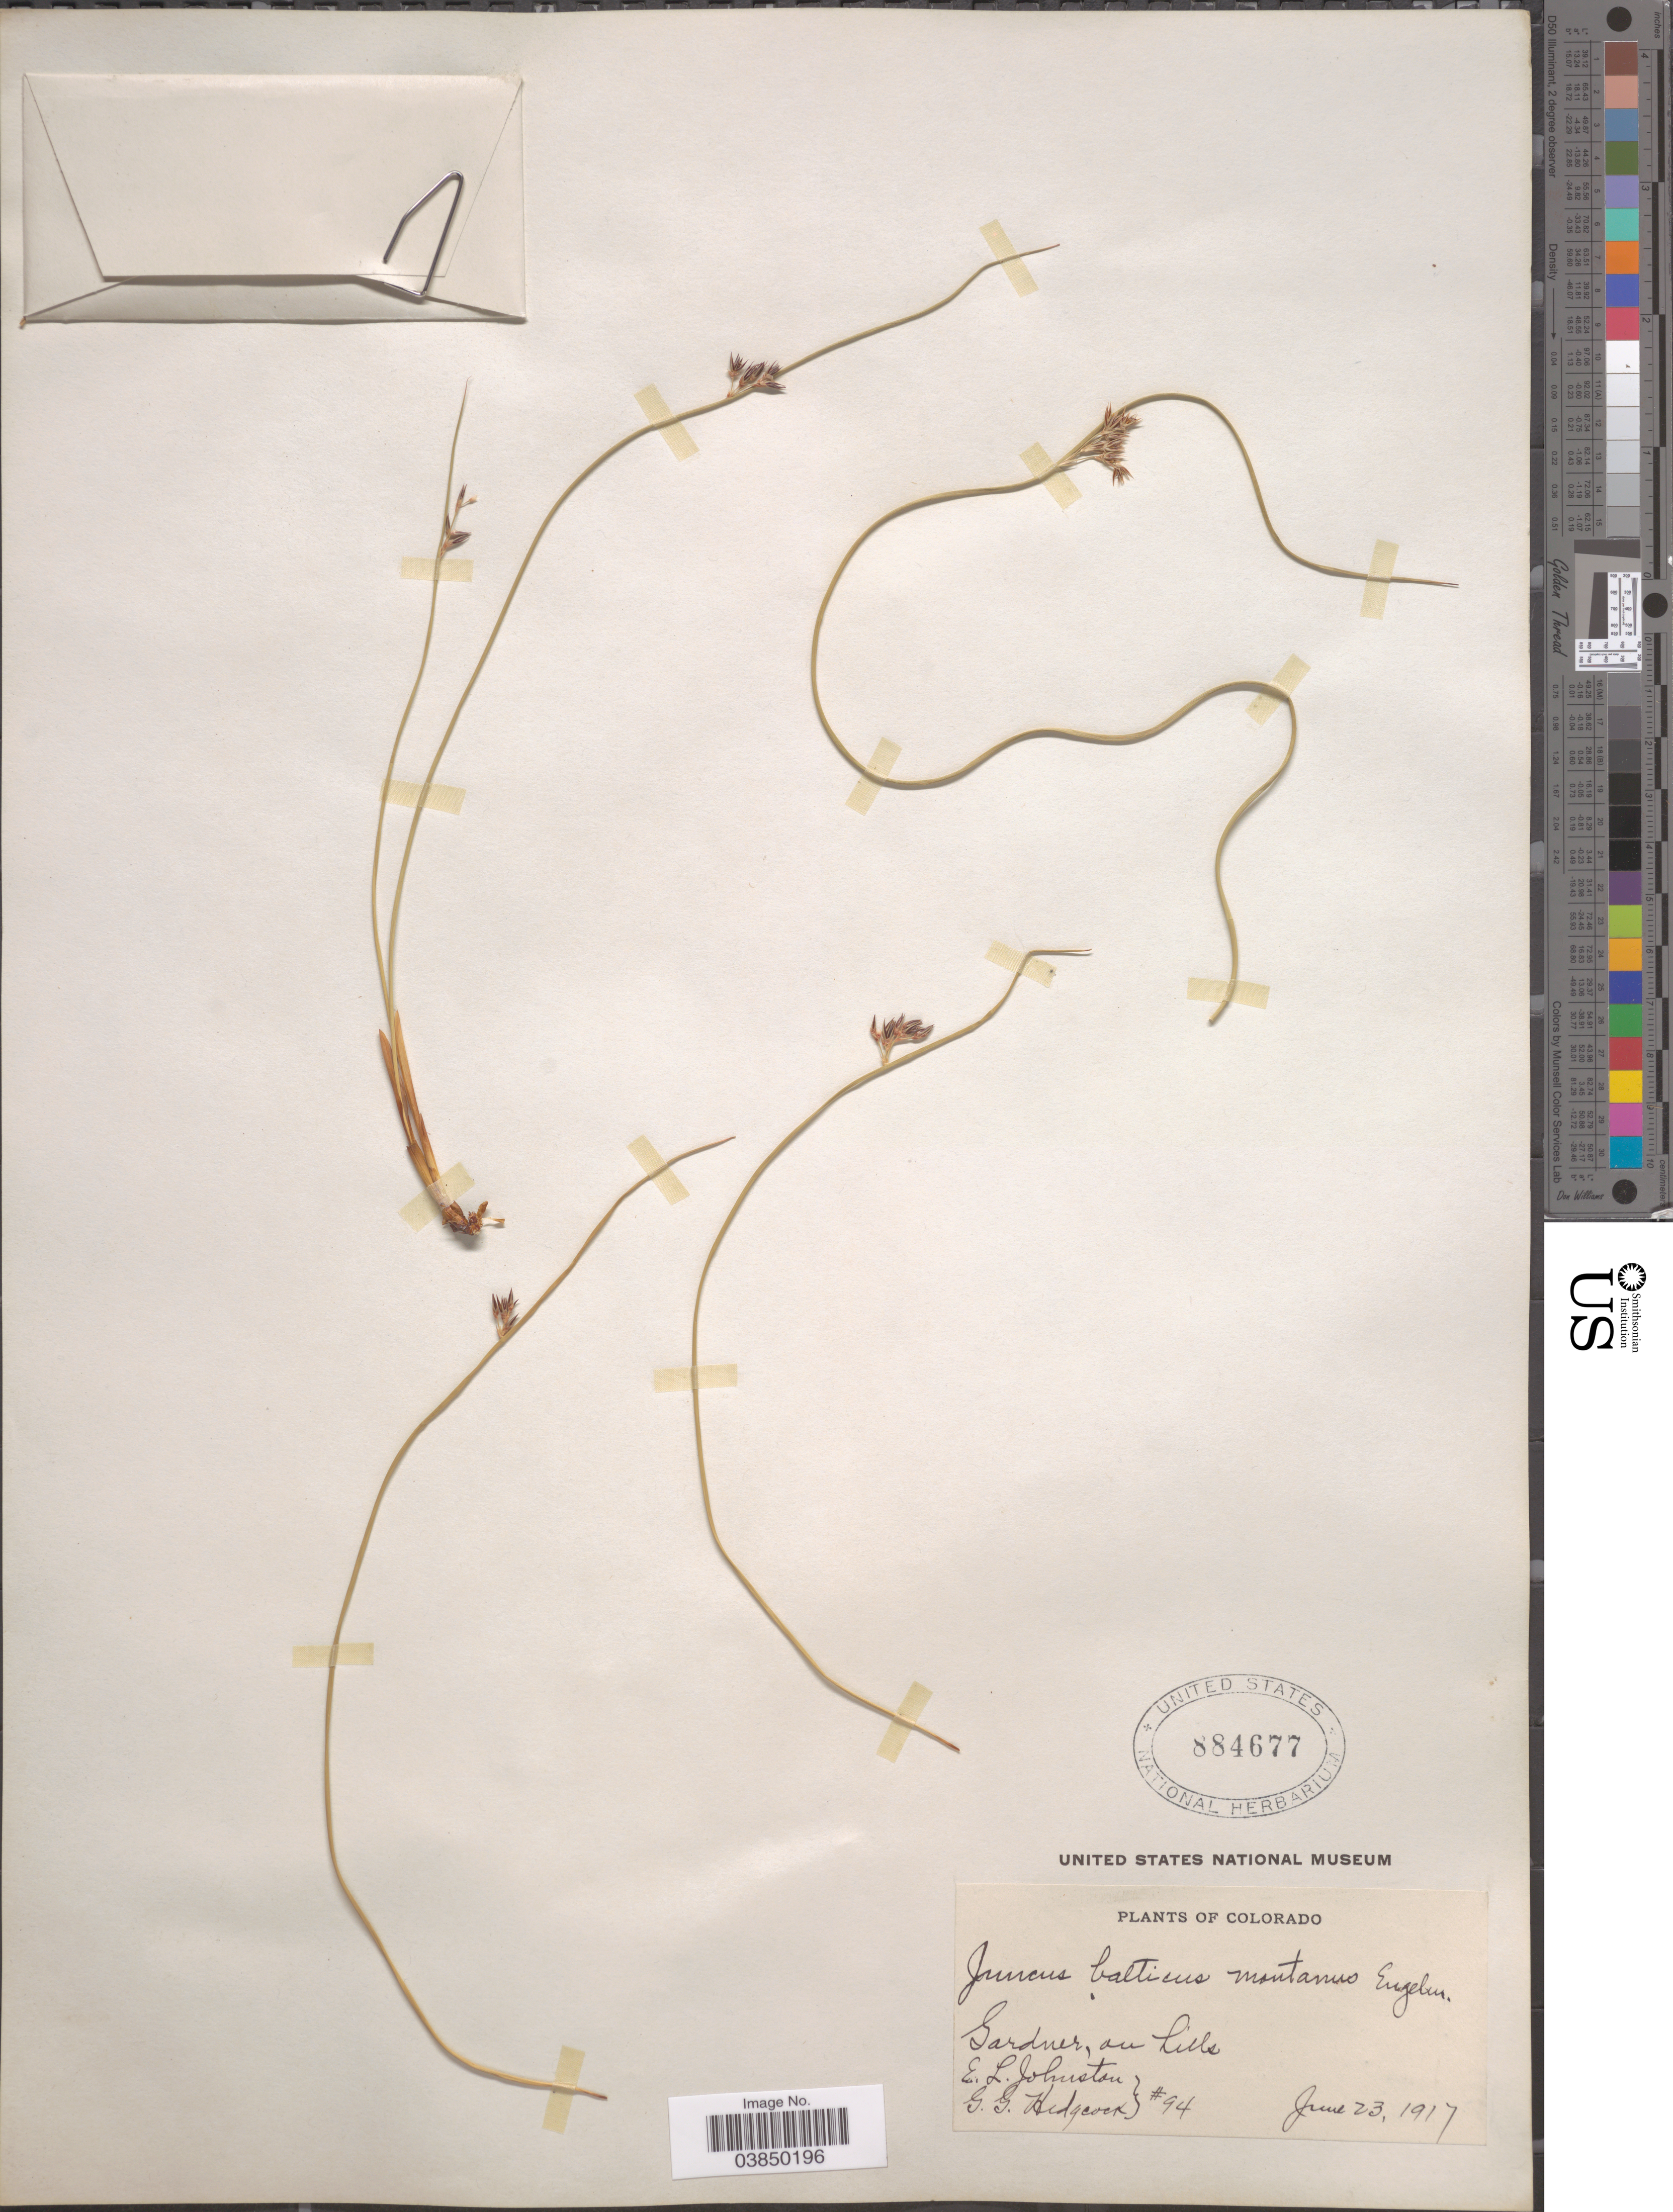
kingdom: Plantae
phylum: Tracheophyta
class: Liliopsida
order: Poales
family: Juncaceae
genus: Juncus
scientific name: Juncus balticus var. montanus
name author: Engelm.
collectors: E. L. Johnston & G. Hedgcock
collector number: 94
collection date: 1917-06-23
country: United States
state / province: Colorado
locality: Gardner, on hills.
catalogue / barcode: US 884677